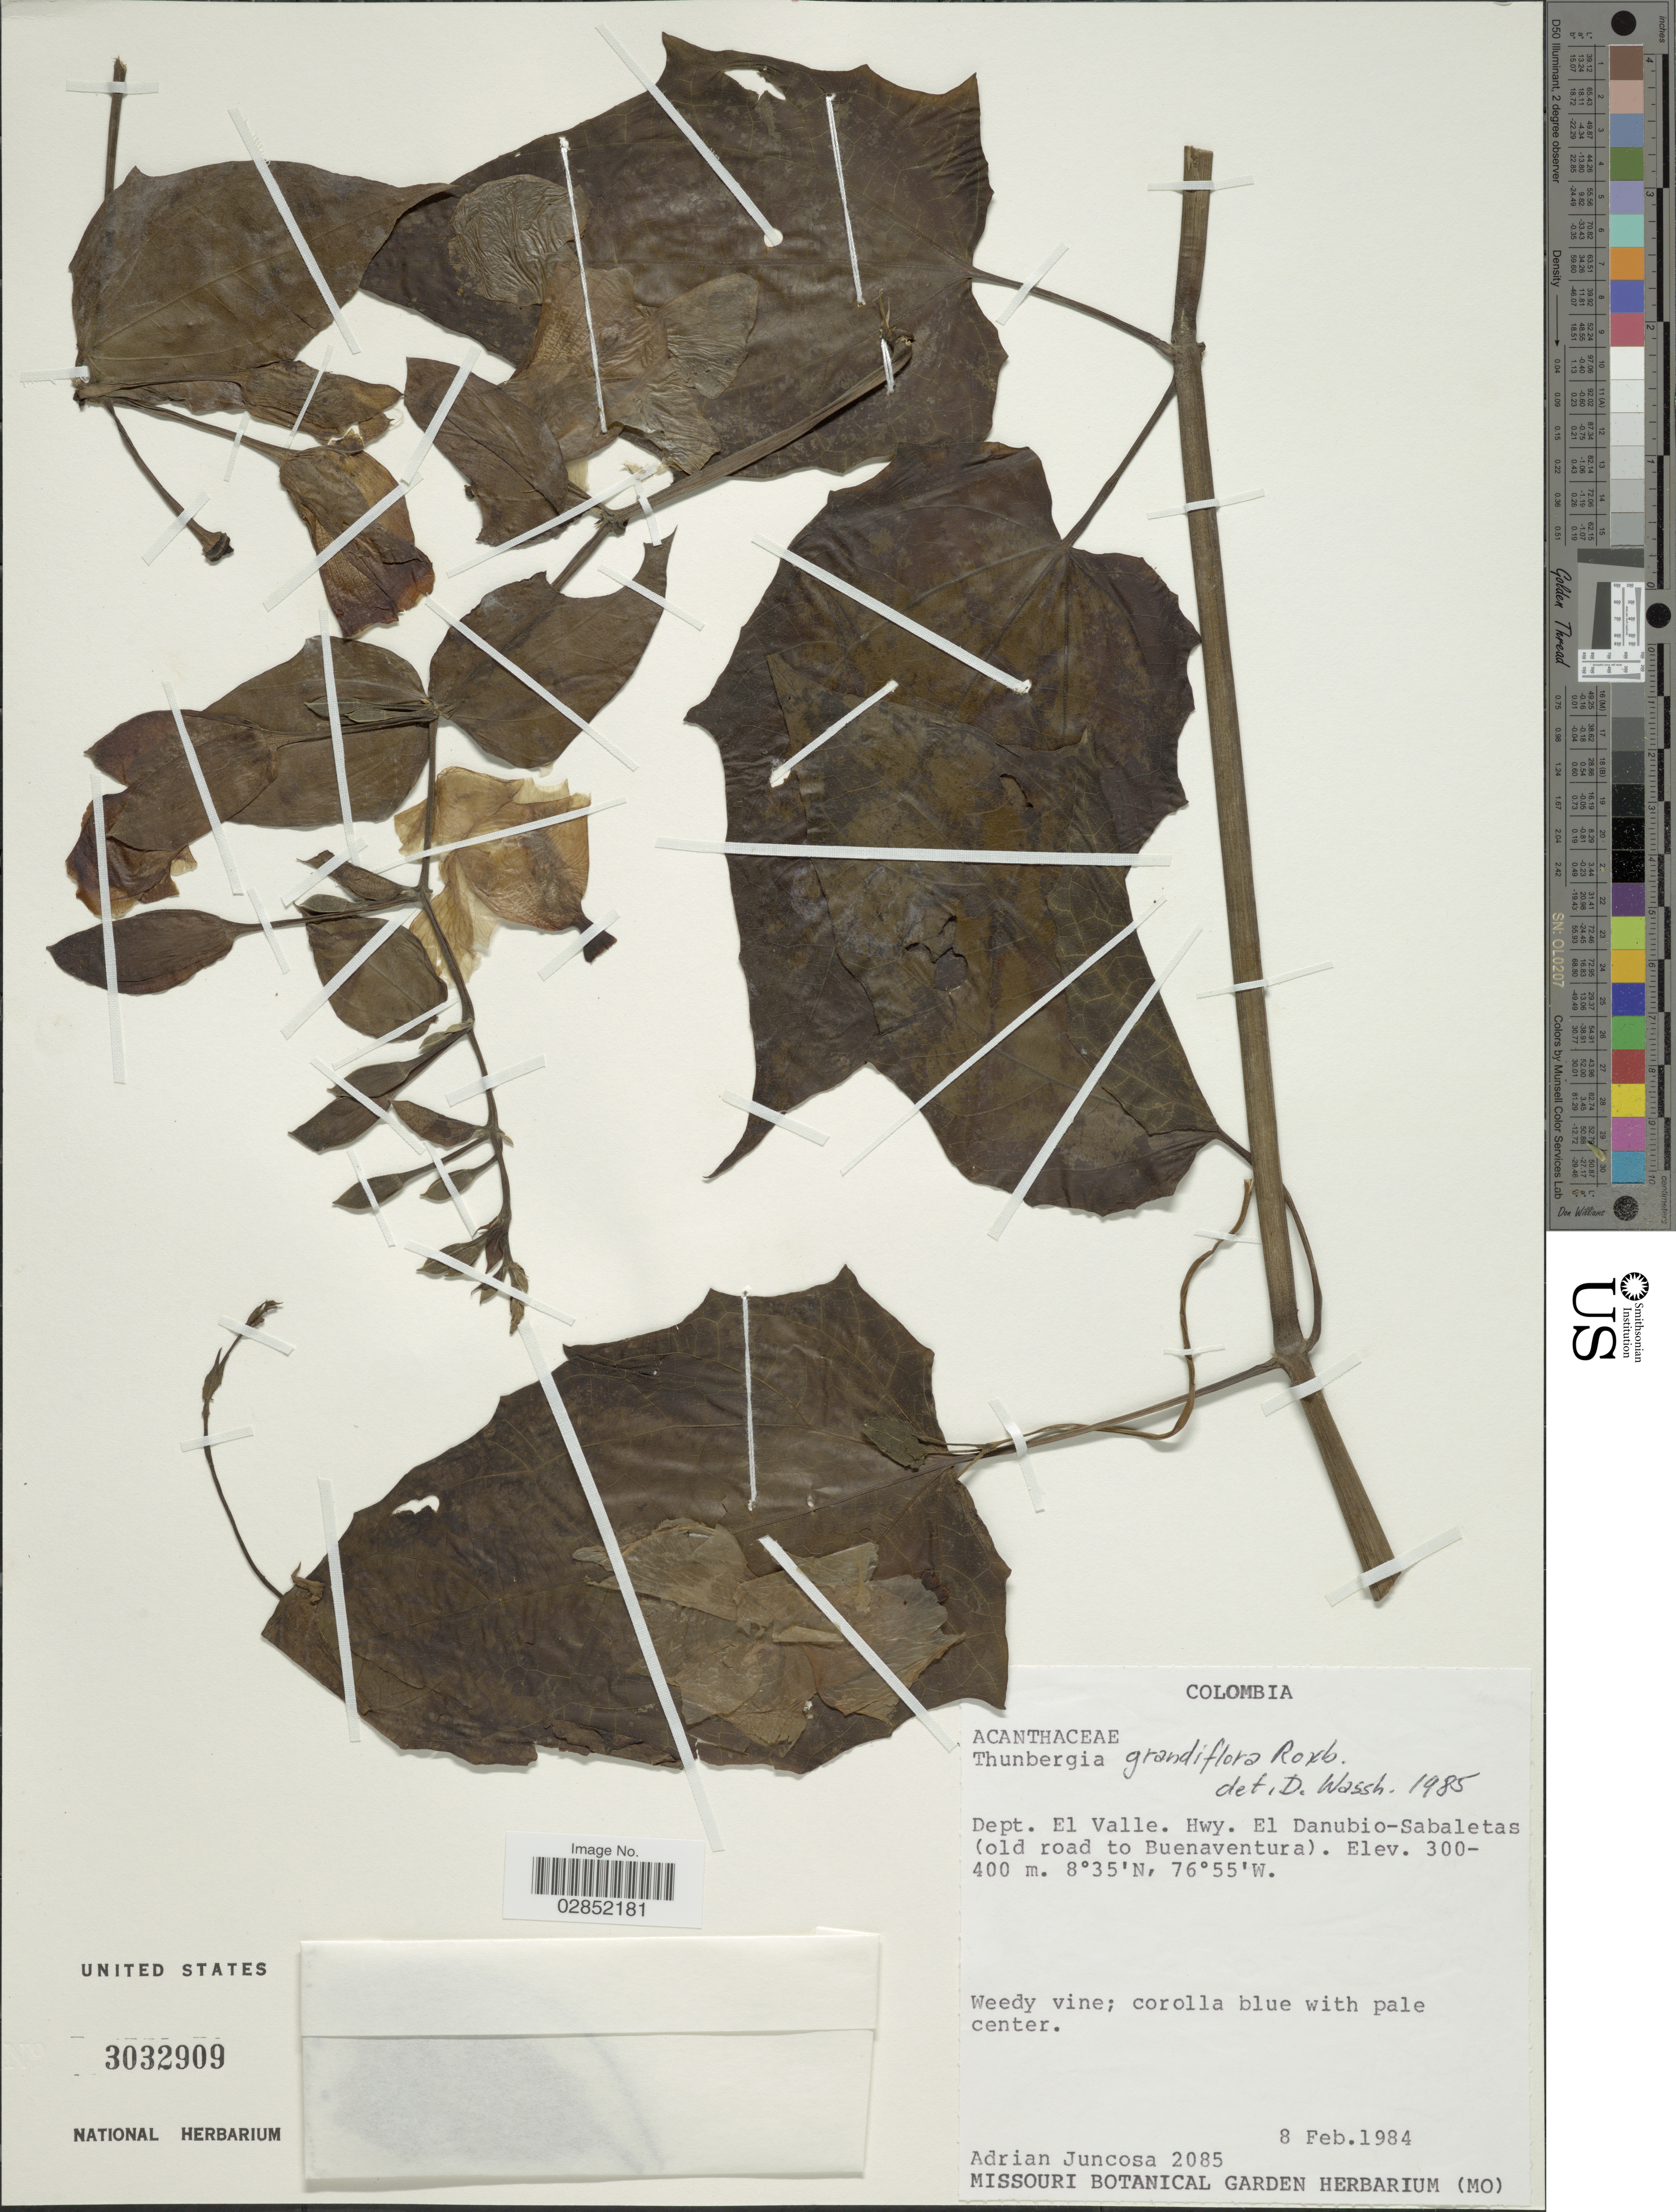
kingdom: Plantae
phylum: Tracheophyta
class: Magnoliopsida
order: Lamiales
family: Acanthaceae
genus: Thunbergia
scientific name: Thunbergia grandiflora 'Alba'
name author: (Roxb. ex Rottler) Roxb.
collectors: A. Juncosa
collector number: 2085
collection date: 1984-02-08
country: Colombia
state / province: Valle del Cauca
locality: Dept. El Valle. Hwy. El Danubio-Sabaletas (old road to Buenaventura).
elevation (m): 300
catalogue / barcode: US 3032909